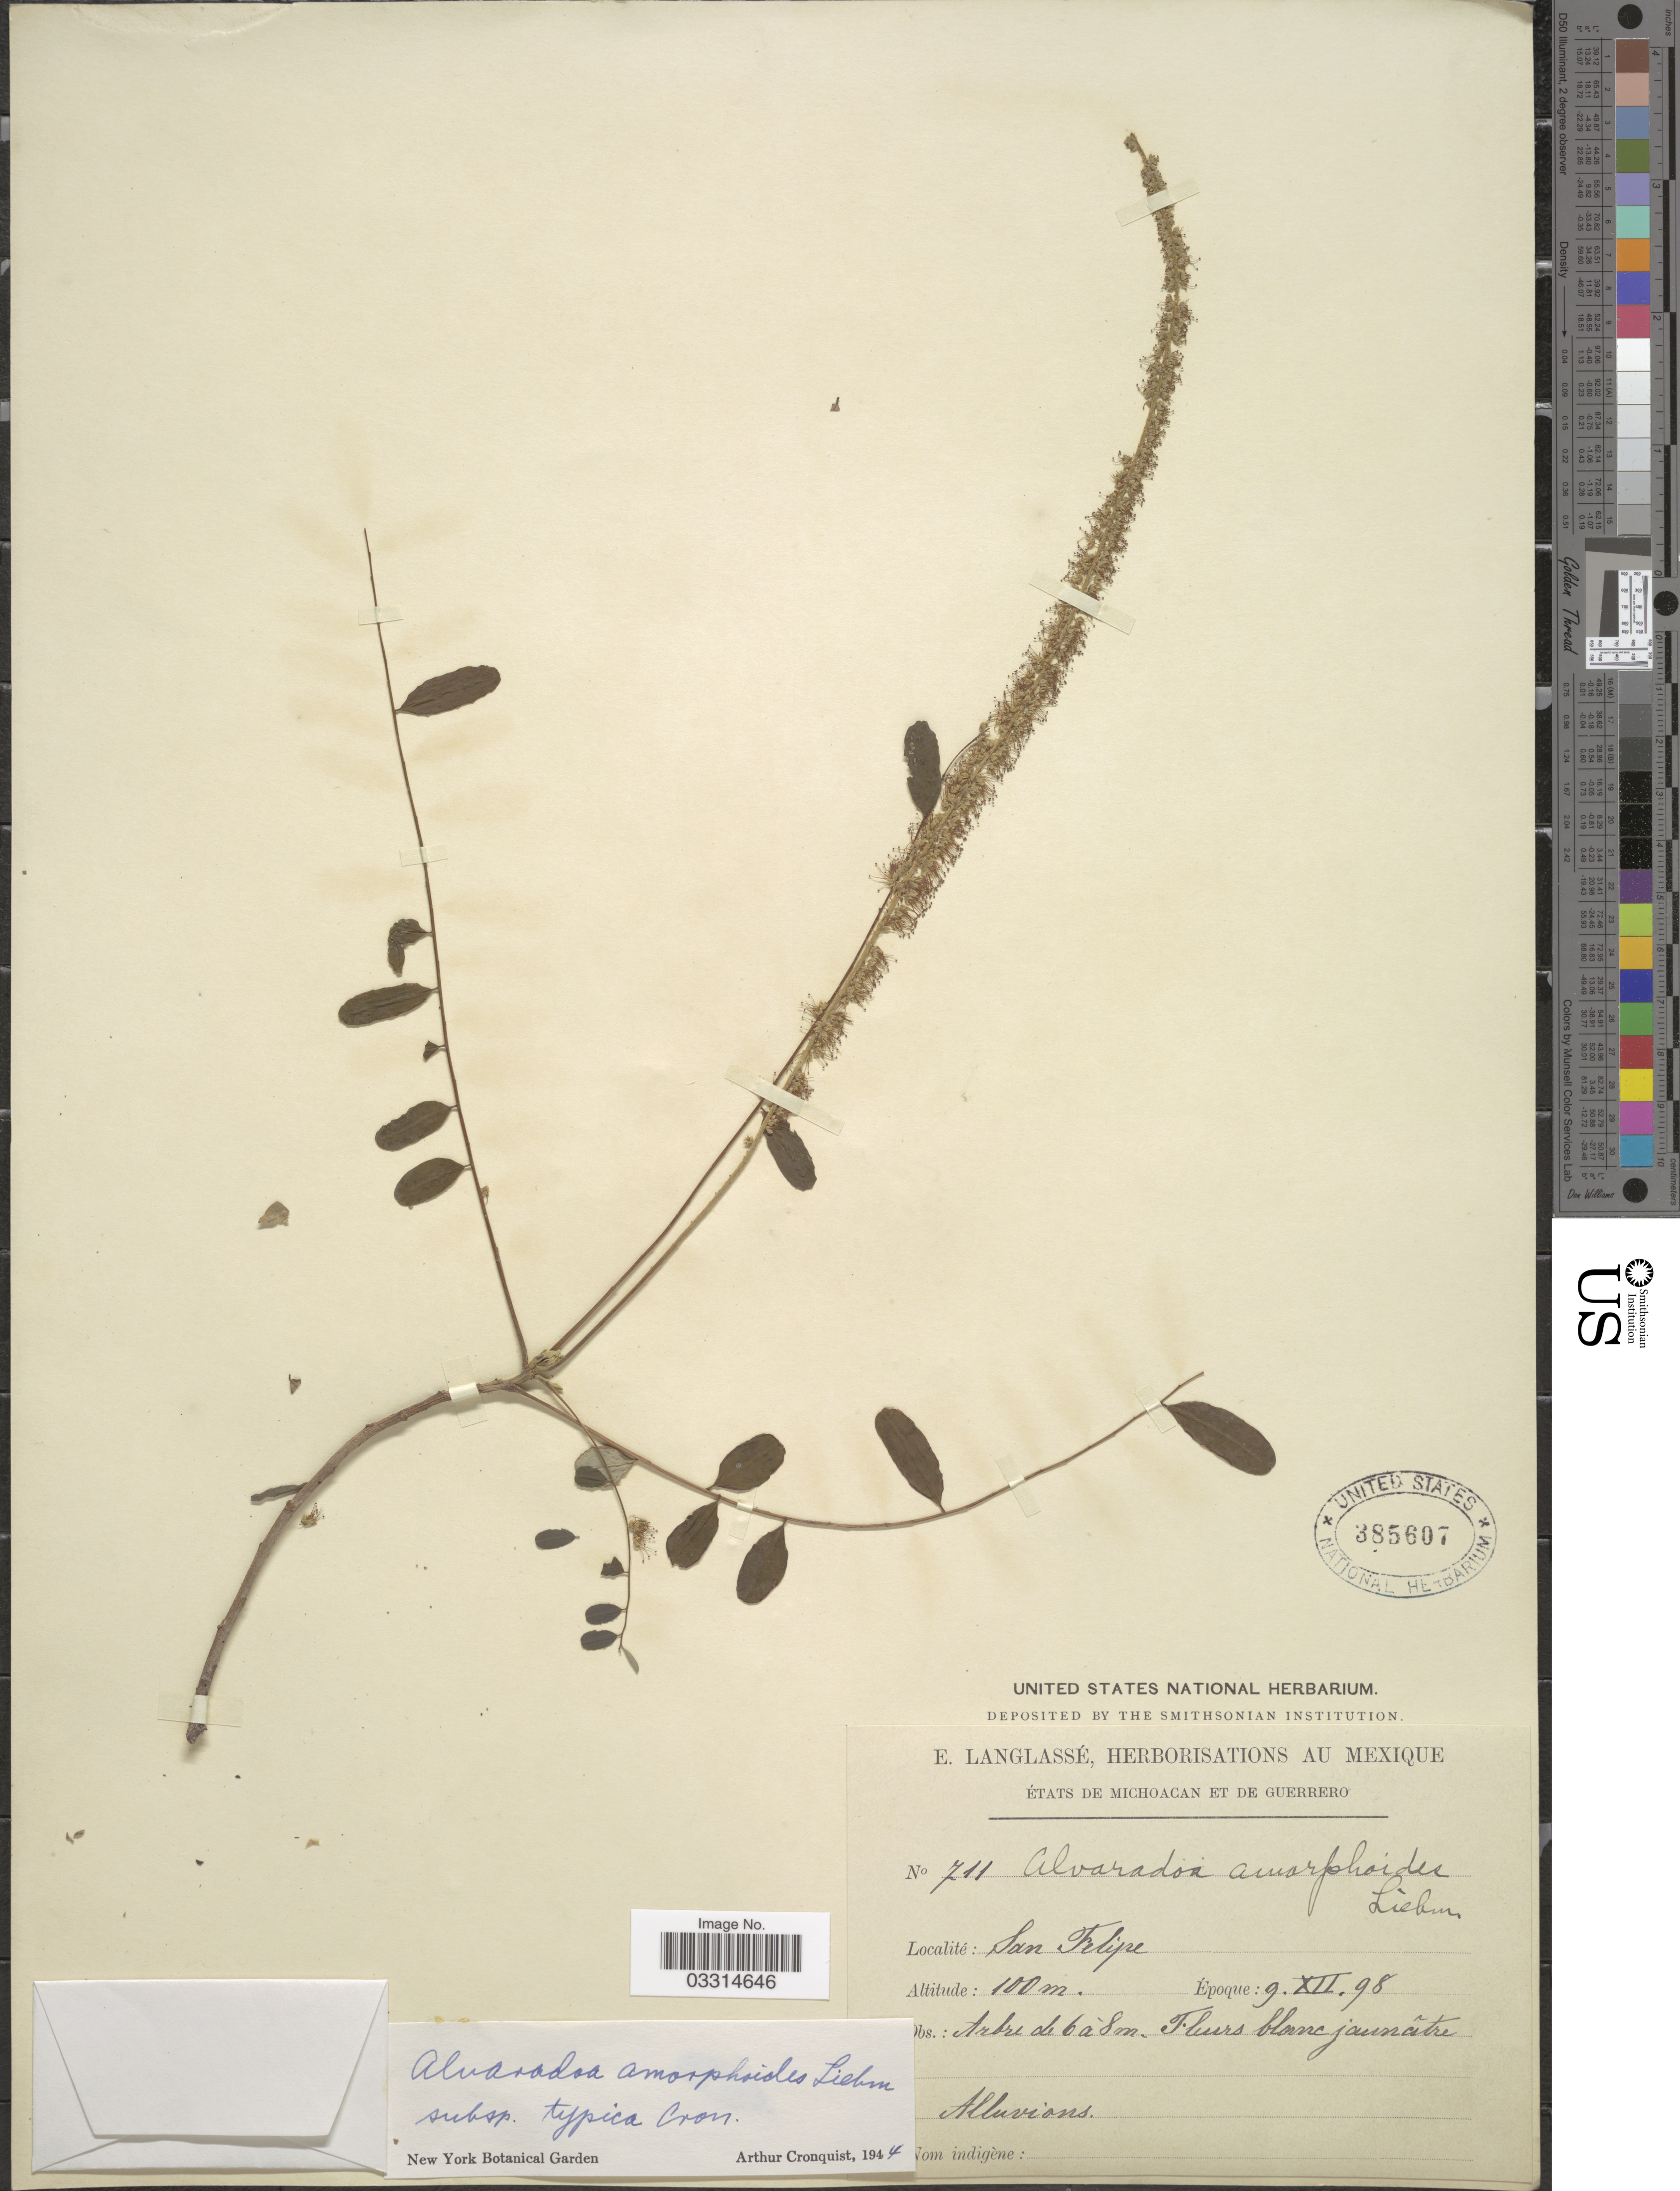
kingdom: Plantae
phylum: Tracheophyta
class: Magnoliopsida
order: Picramniales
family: Picramniaceae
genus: Alvaradoa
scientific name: Alvaradoa amorphoides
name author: Liebm.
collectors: E. Langlassé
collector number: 711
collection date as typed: Transcribed d/m/y: 9/12/98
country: Mexico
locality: États de Michoacan et de Guerrero. San Felipe.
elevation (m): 100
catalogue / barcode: US 385607